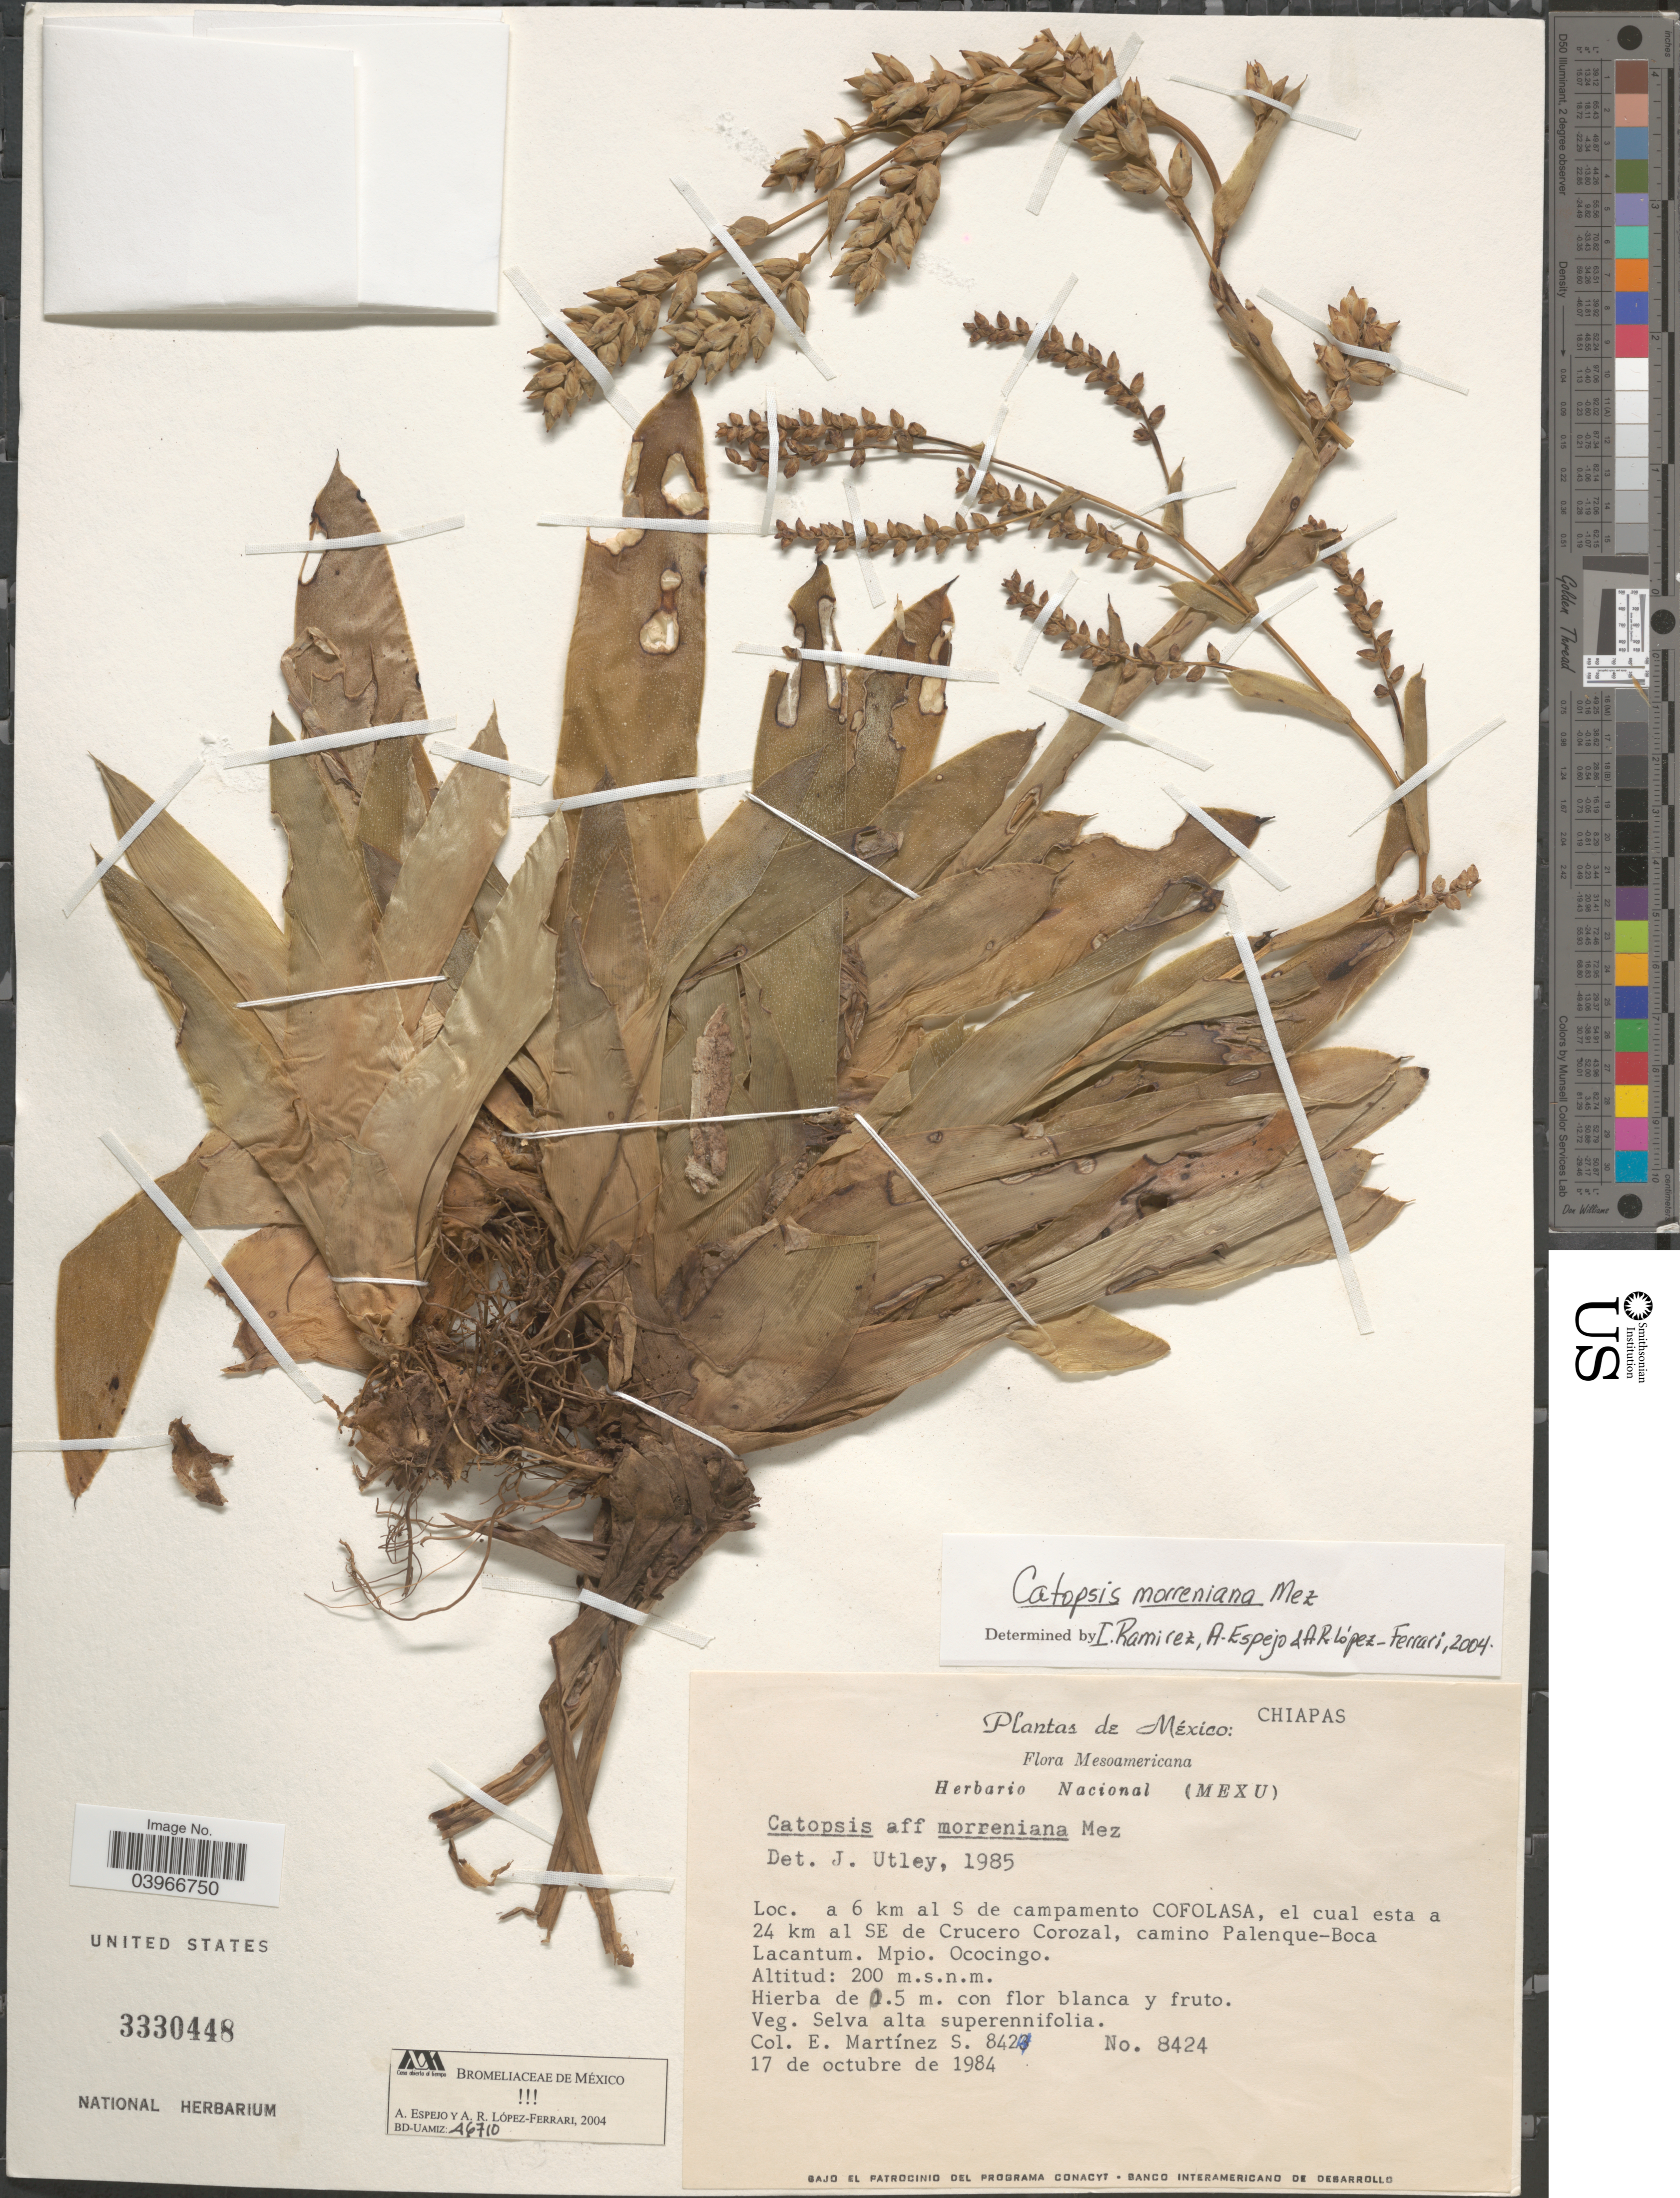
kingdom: Plantae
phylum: Tracheophyta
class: Liliopsida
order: Poales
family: Bromeliaceae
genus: Catopsis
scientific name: Catopsis morreniana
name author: Mez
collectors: E. M. Martínez S.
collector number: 8424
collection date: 1984-10-17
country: Mexico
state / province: Chiapas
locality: A 6 km al S de campamento Cofolasa, el cual esta a 24 km al SE de Crucero Corozal, camino Palenque-Boca Lacantum. Mpio. Ococingo.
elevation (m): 200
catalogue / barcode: US 3330448